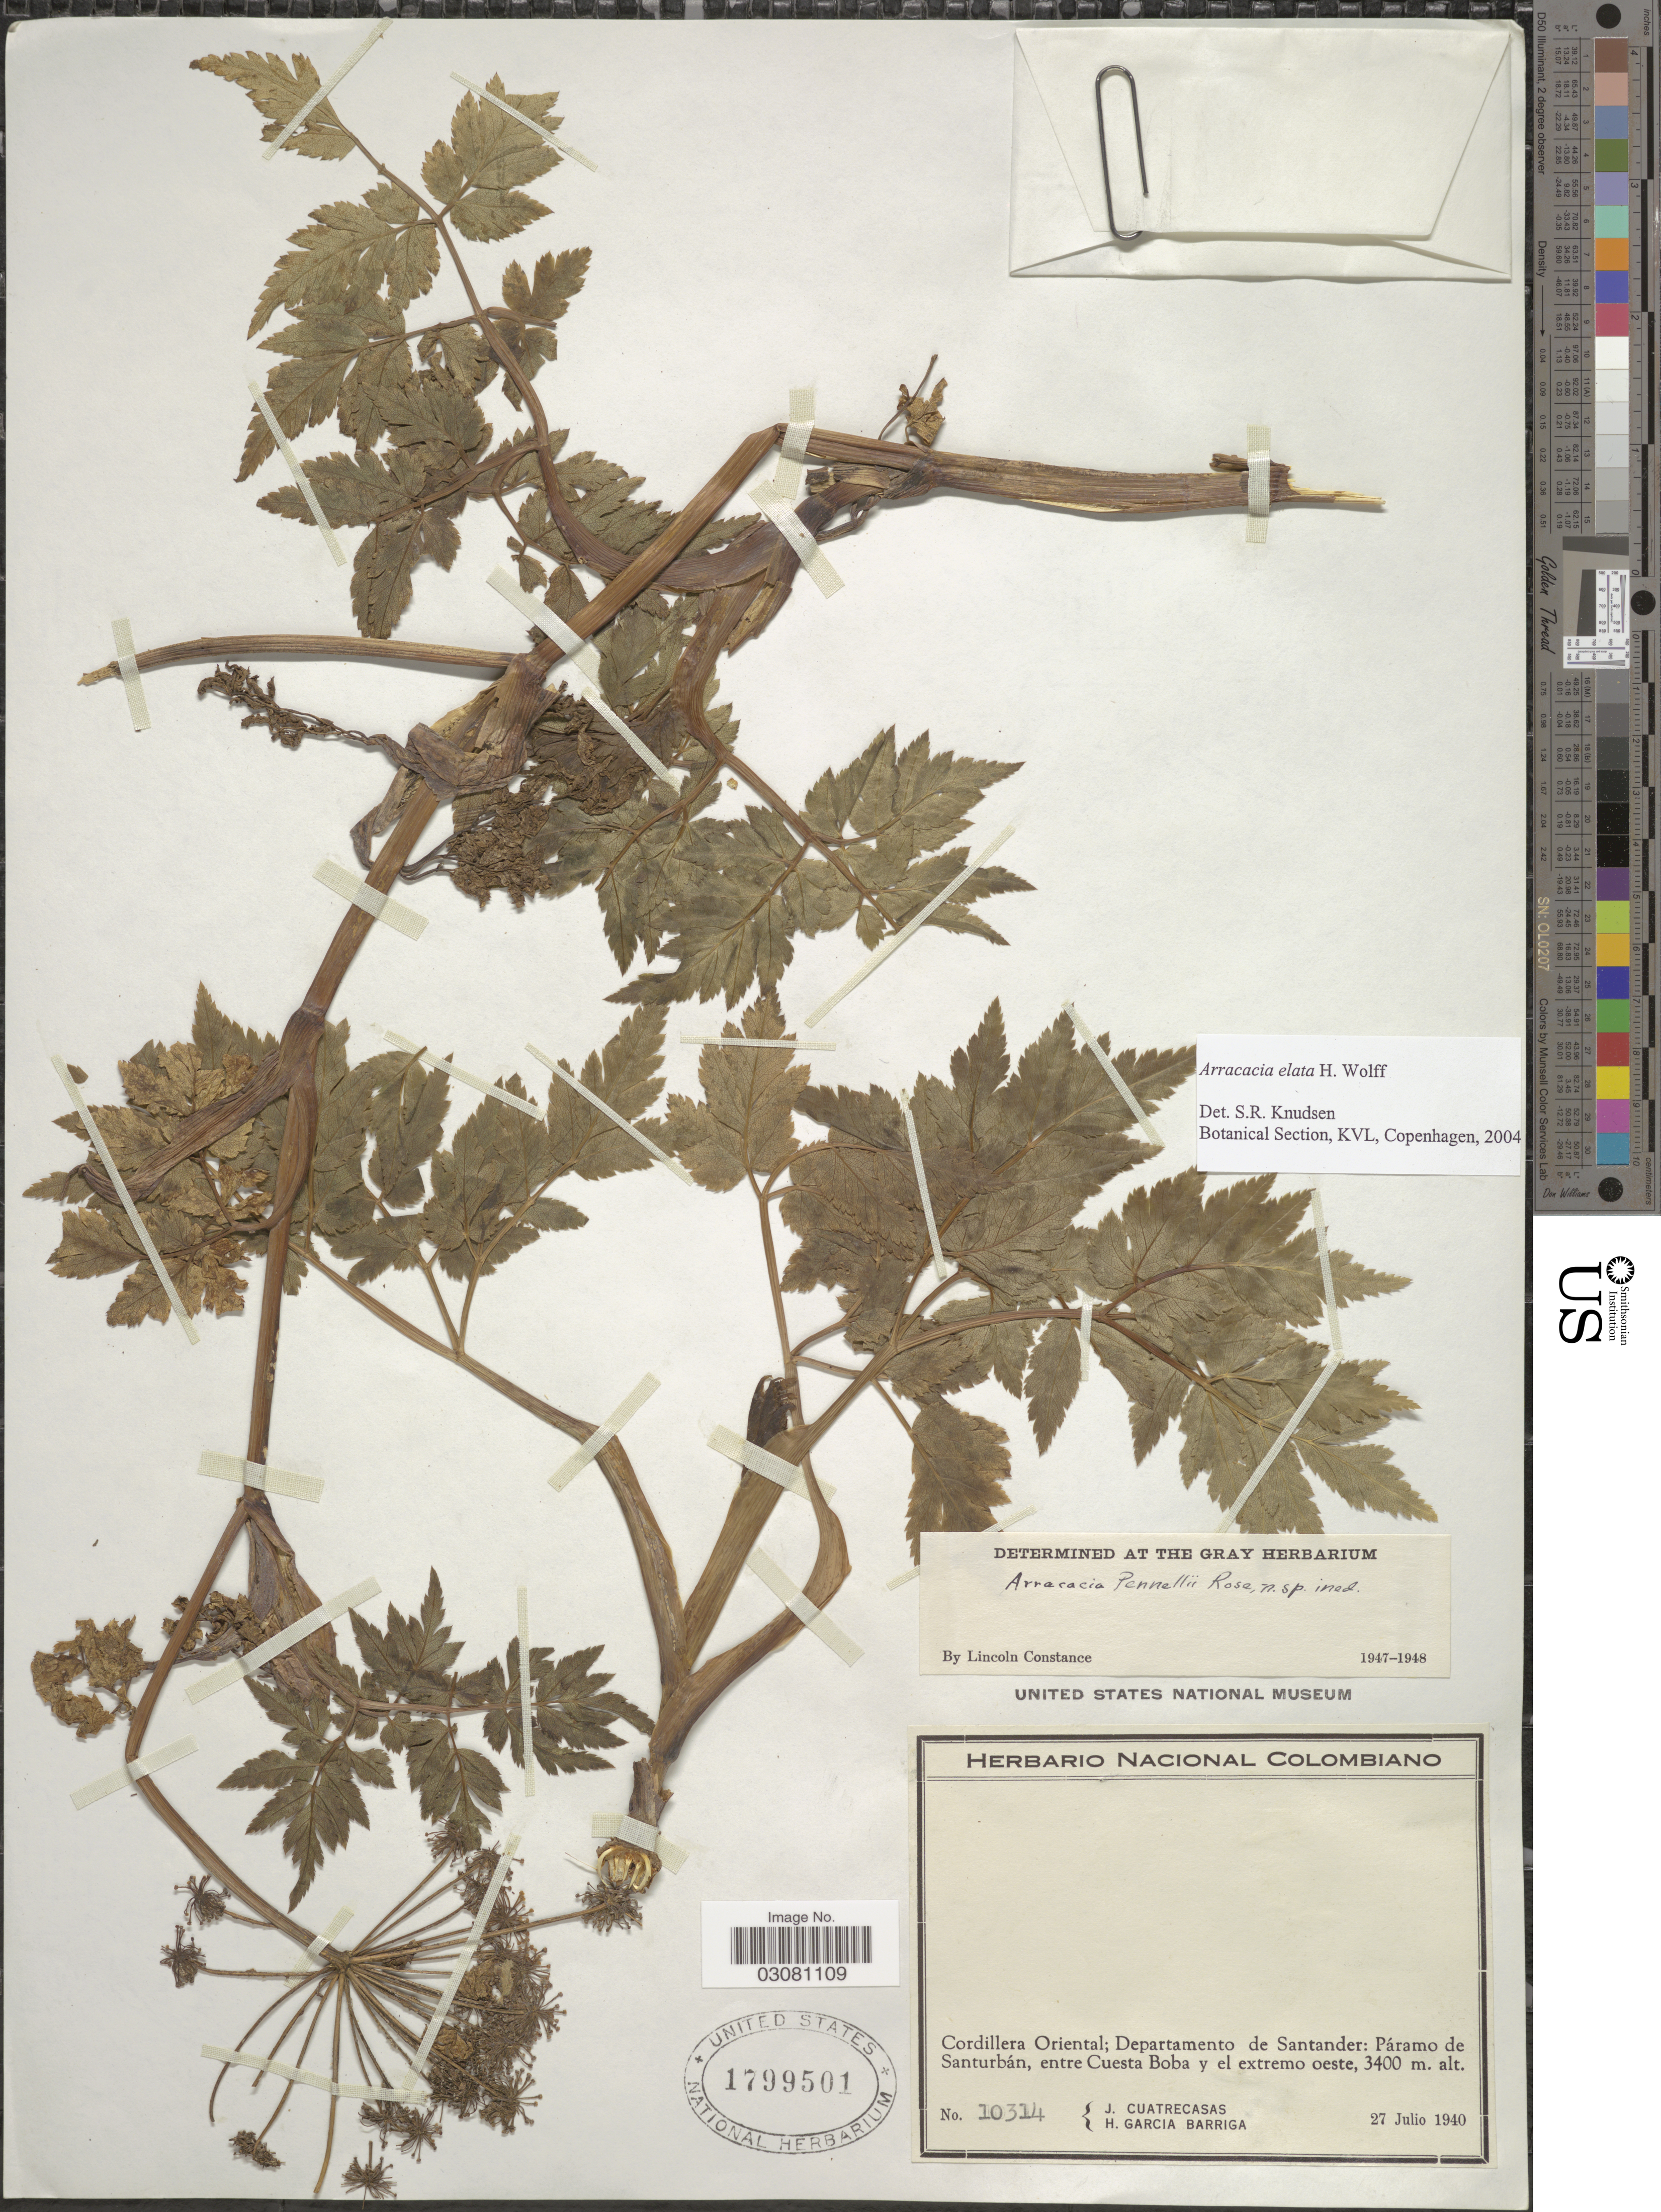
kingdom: Plantae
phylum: Tracheophyta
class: Magnoliopsida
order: Apiales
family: Apiaceae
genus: Arracacia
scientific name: Arracacia elata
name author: H. Wolff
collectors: J. Cuatrecasas & H. García Barriga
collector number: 10314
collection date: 1940-07-27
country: Colombia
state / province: Santander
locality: Cordillera Oriental; Departamento de Santander: Páramo de Santurbán, entre Cuesta Boba y el extremo oeste.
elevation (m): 3400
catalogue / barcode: US 1799501